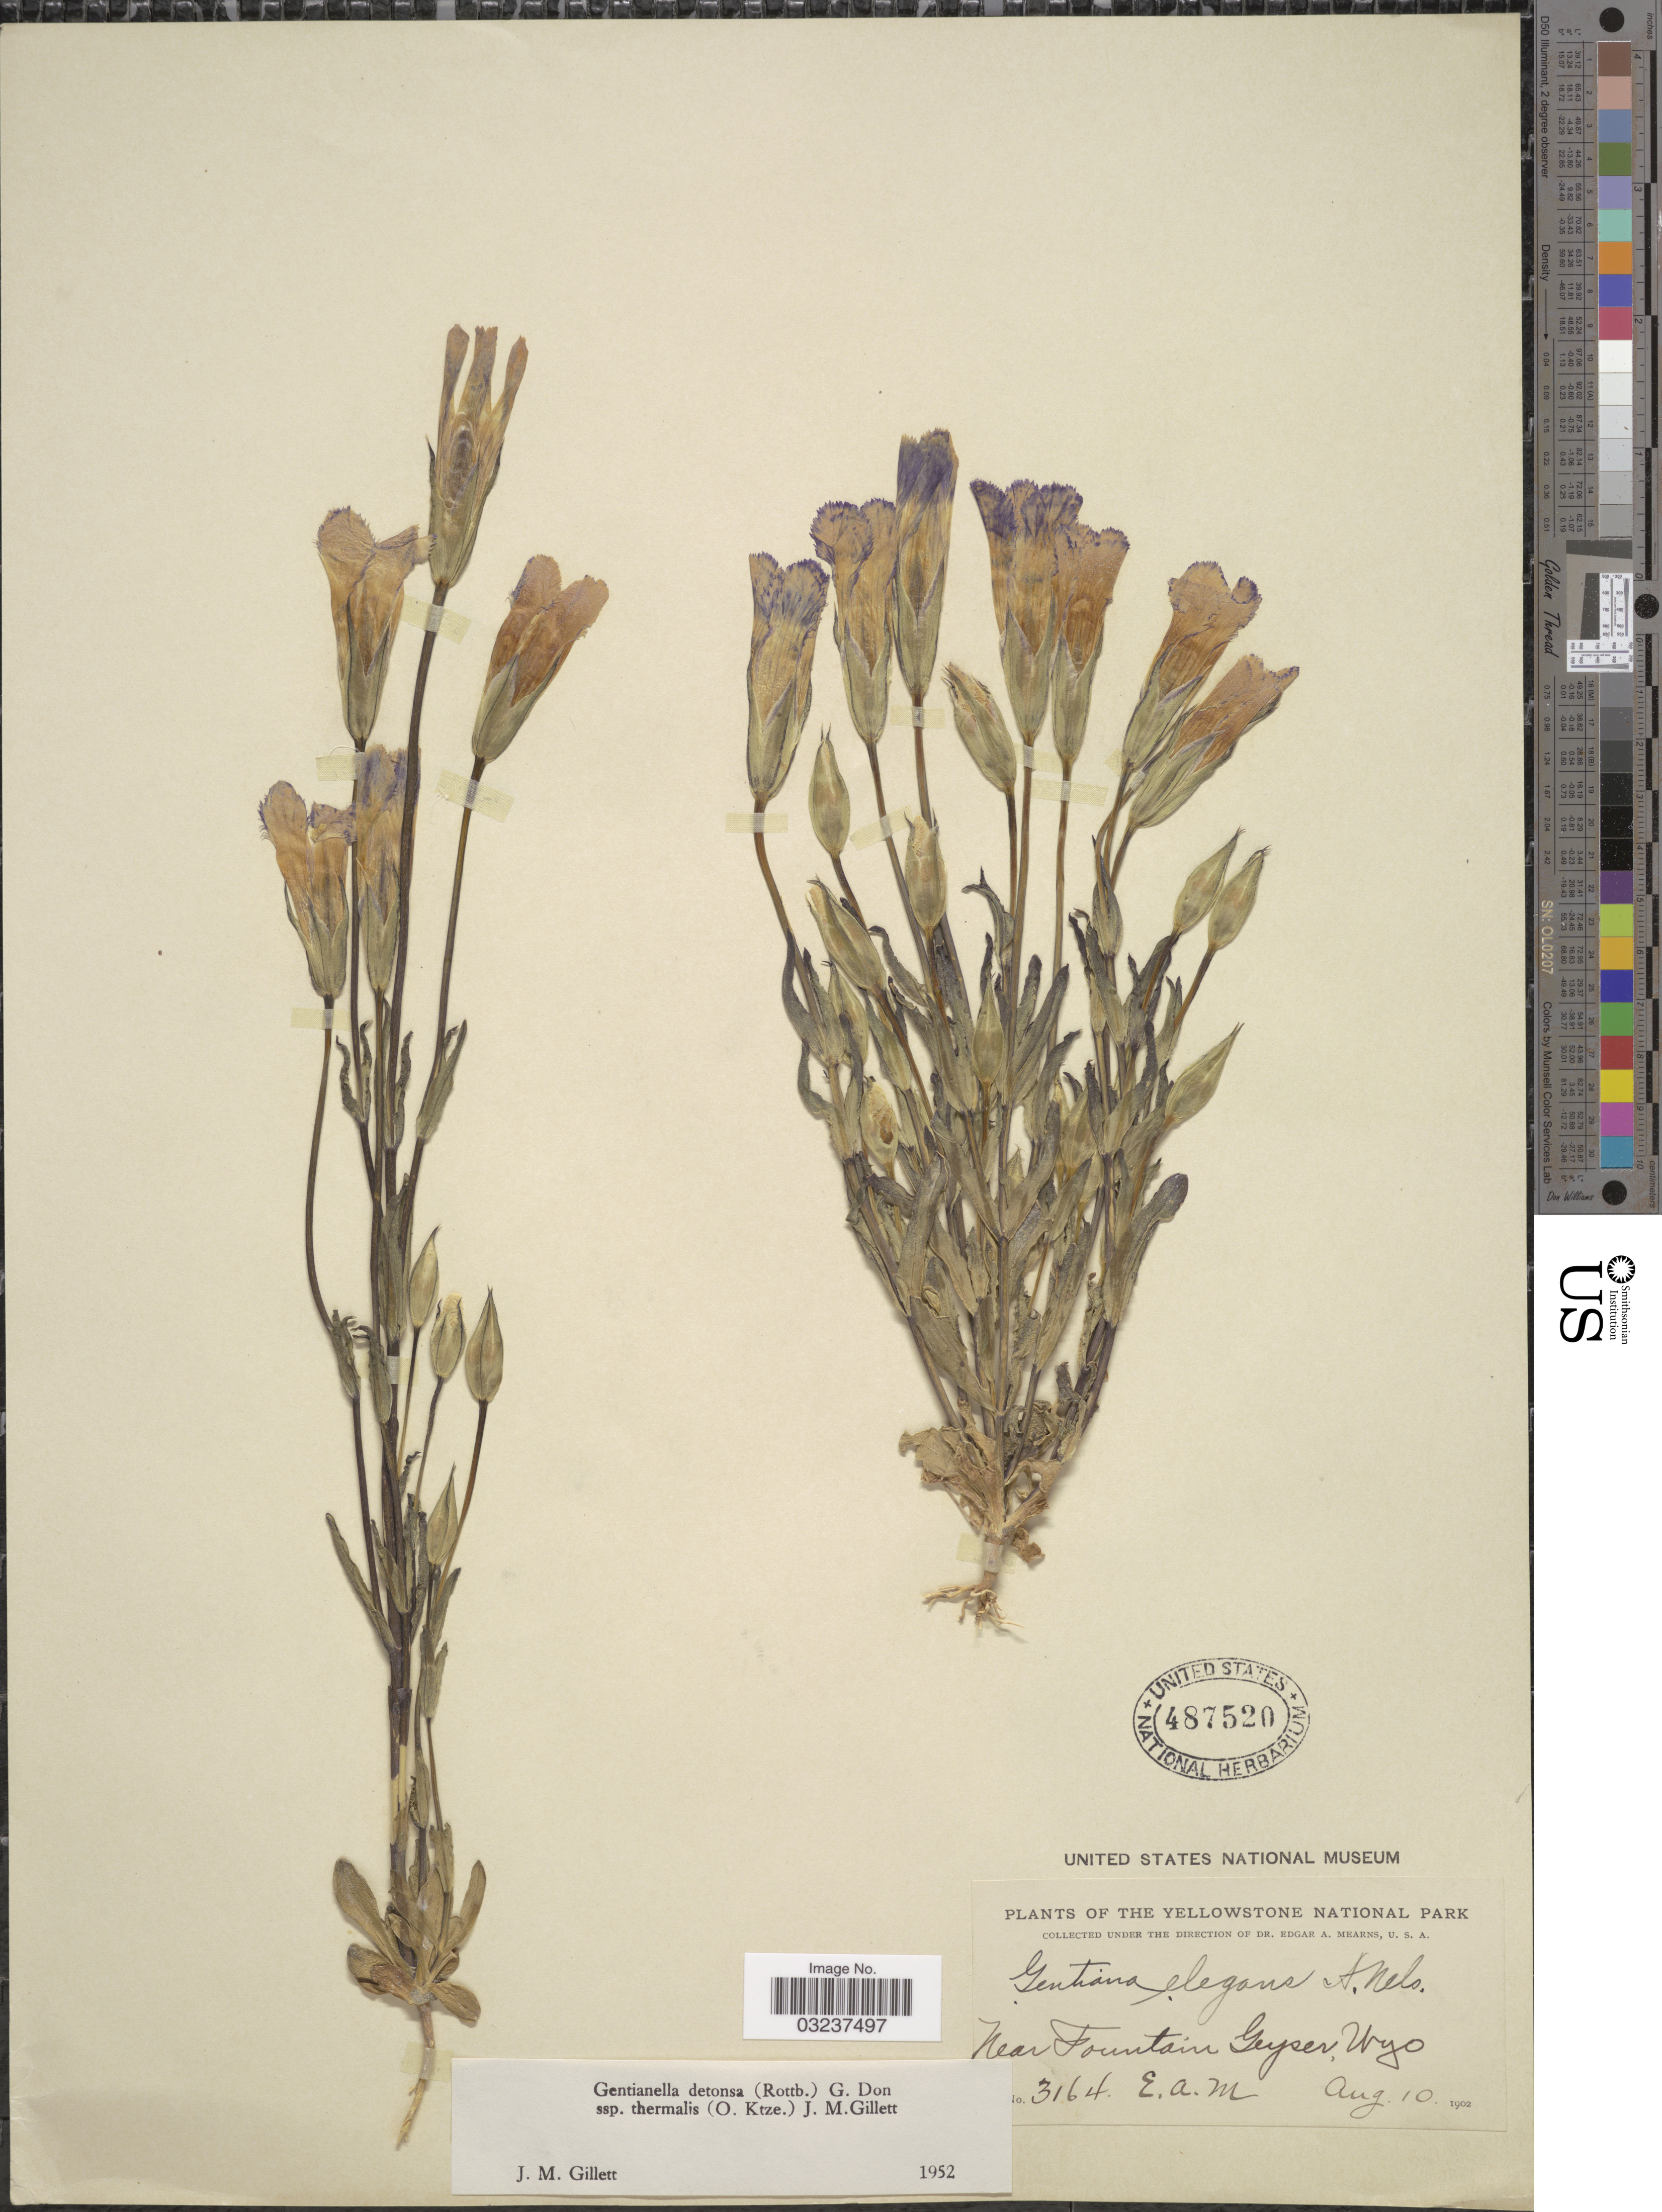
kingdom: Plantae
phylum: Tracheophyta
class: Magnoliopsida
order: Gentianales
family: Gentianaceae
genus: Gentianella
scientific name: Gentianella detonsa subsp. elegans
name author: (A. Gray) J.M. Gillett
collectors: E. A. Mearns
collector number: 3164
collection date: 1902-08-10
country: United States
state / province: Wyoming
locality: The Yellowstone National Park, near Fountain Geyser.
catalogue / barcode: US 487520